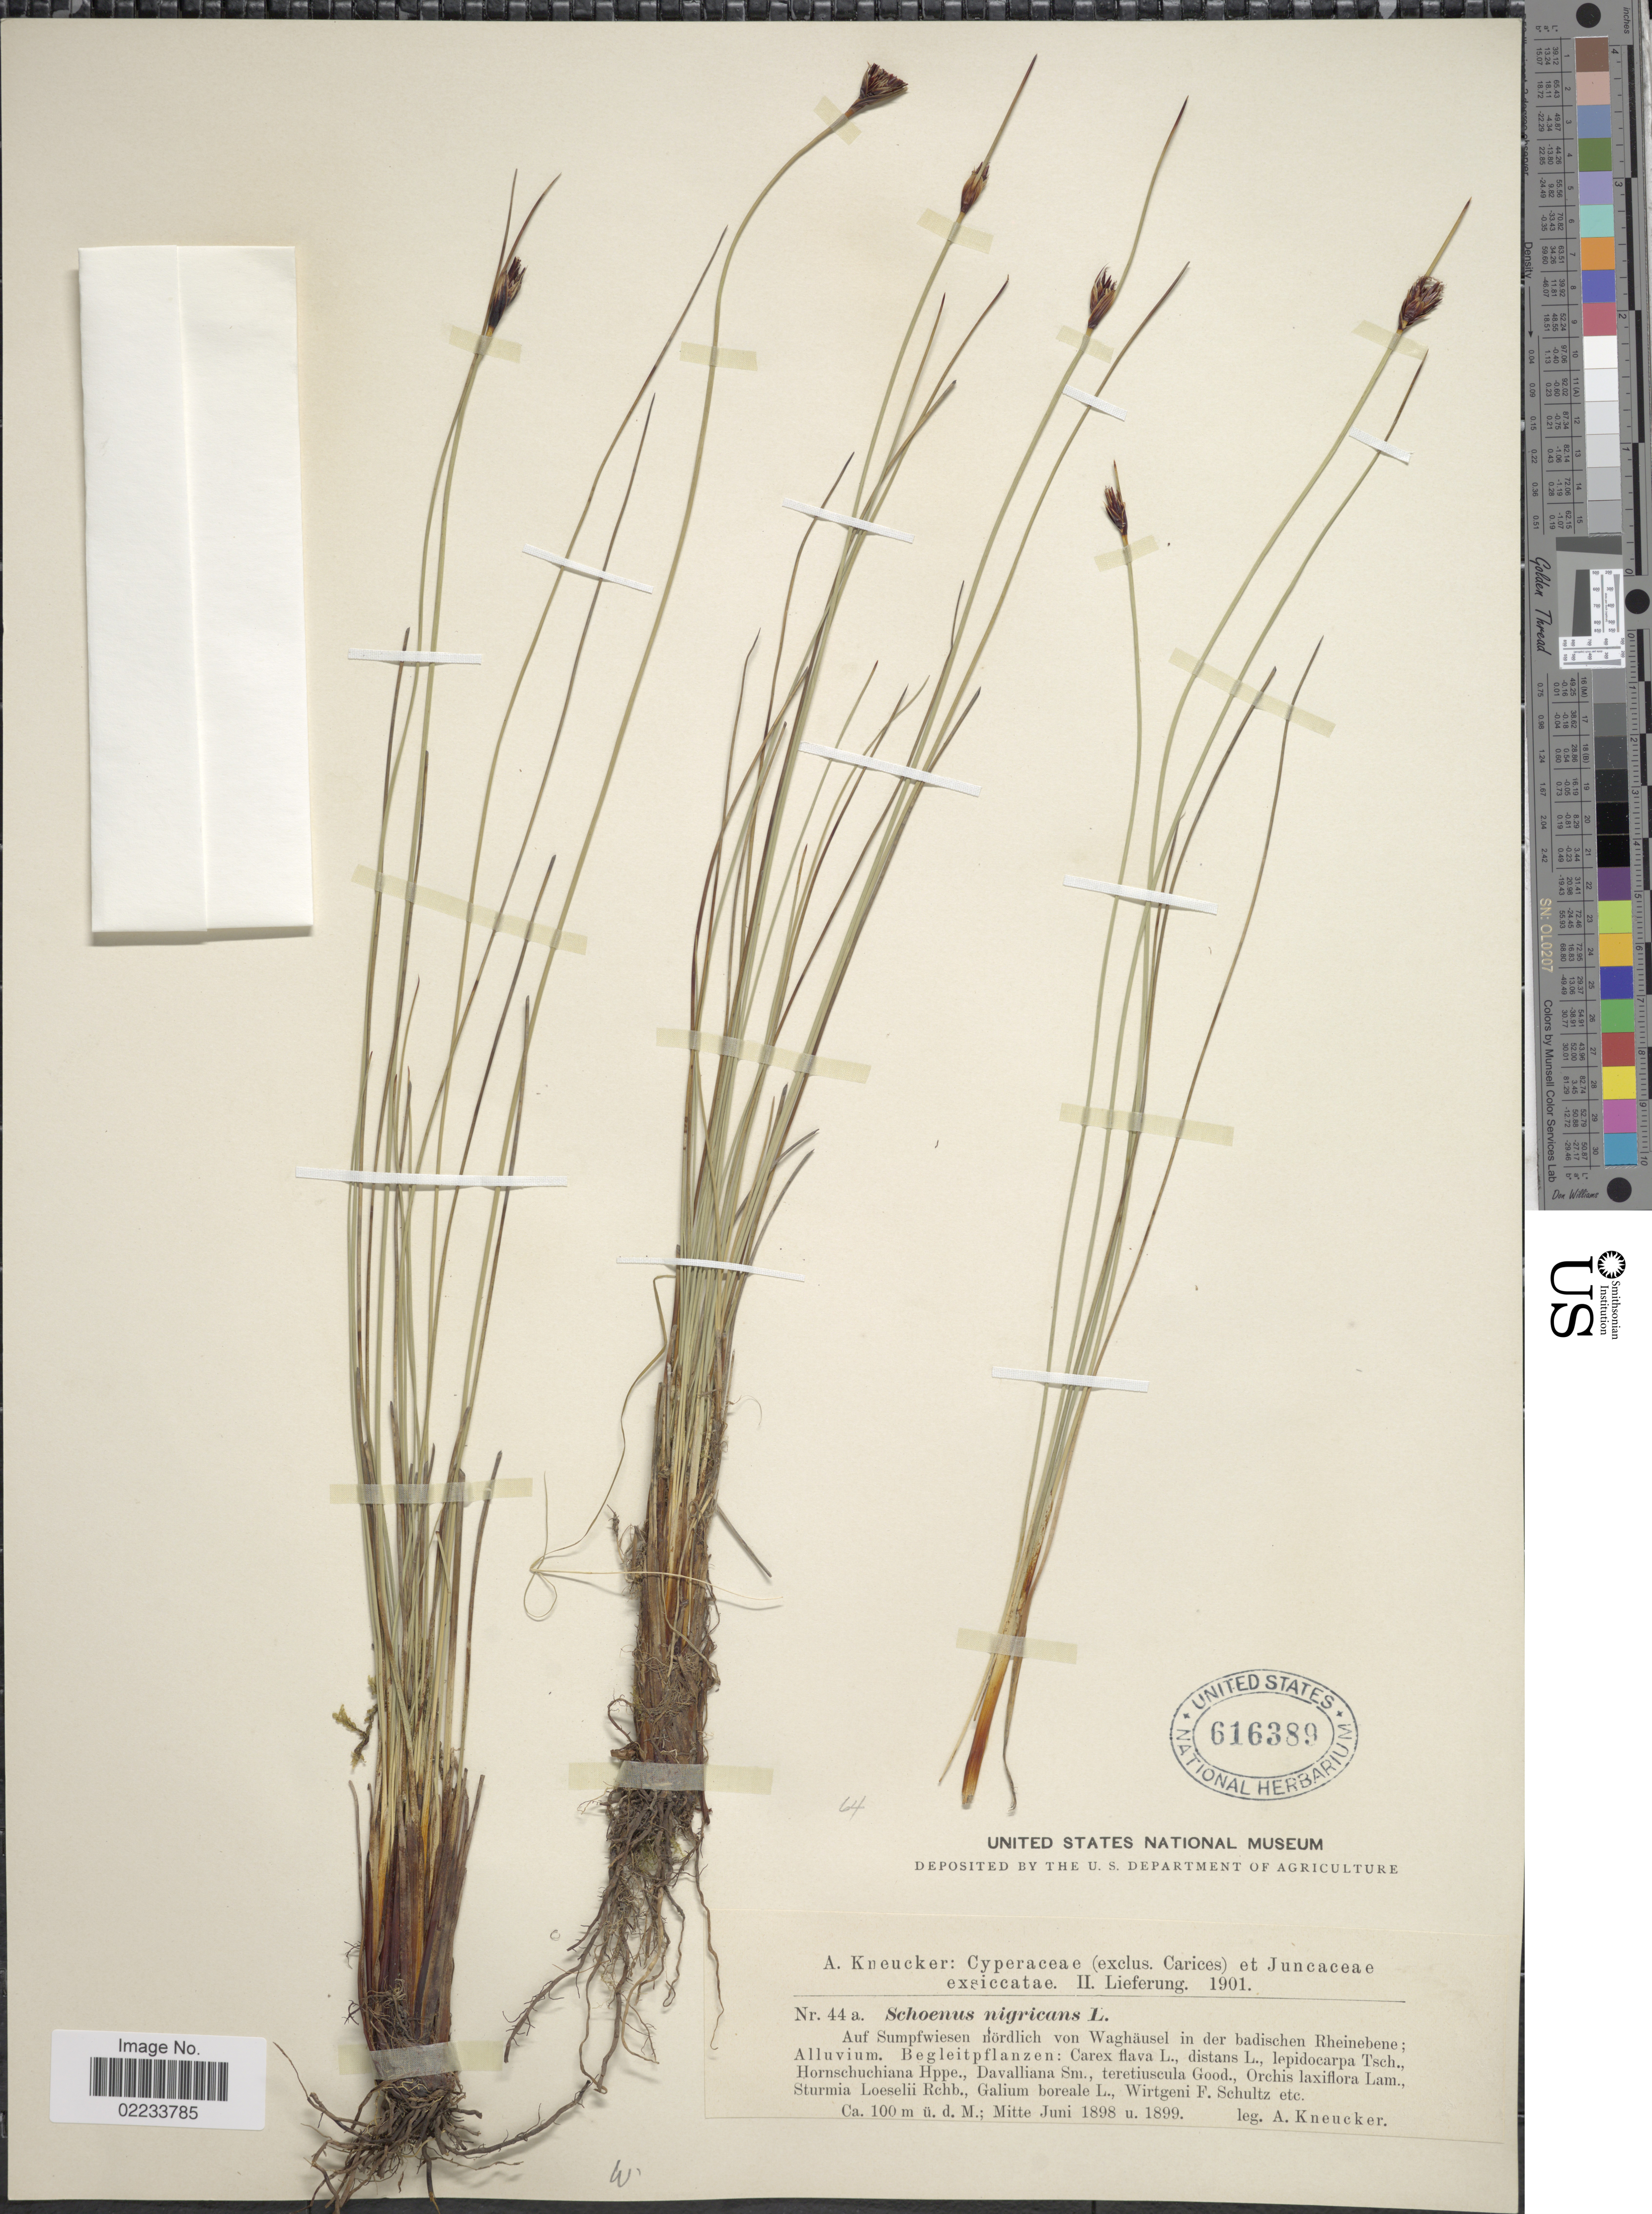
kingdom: Plantae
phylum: Tracheophyta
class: Liliopsida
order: Poales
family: Cyperaceae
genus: Schoenus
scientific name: Schoenus nigricans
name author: L.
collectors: A. Kneucker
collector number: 44a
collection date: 1898-06/1899-06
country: Germany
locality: Auf Sumpfwiesen nördlich von Waghausel in der badischen Rheinebene; Alluvium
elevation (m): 100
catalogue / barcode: US 616389